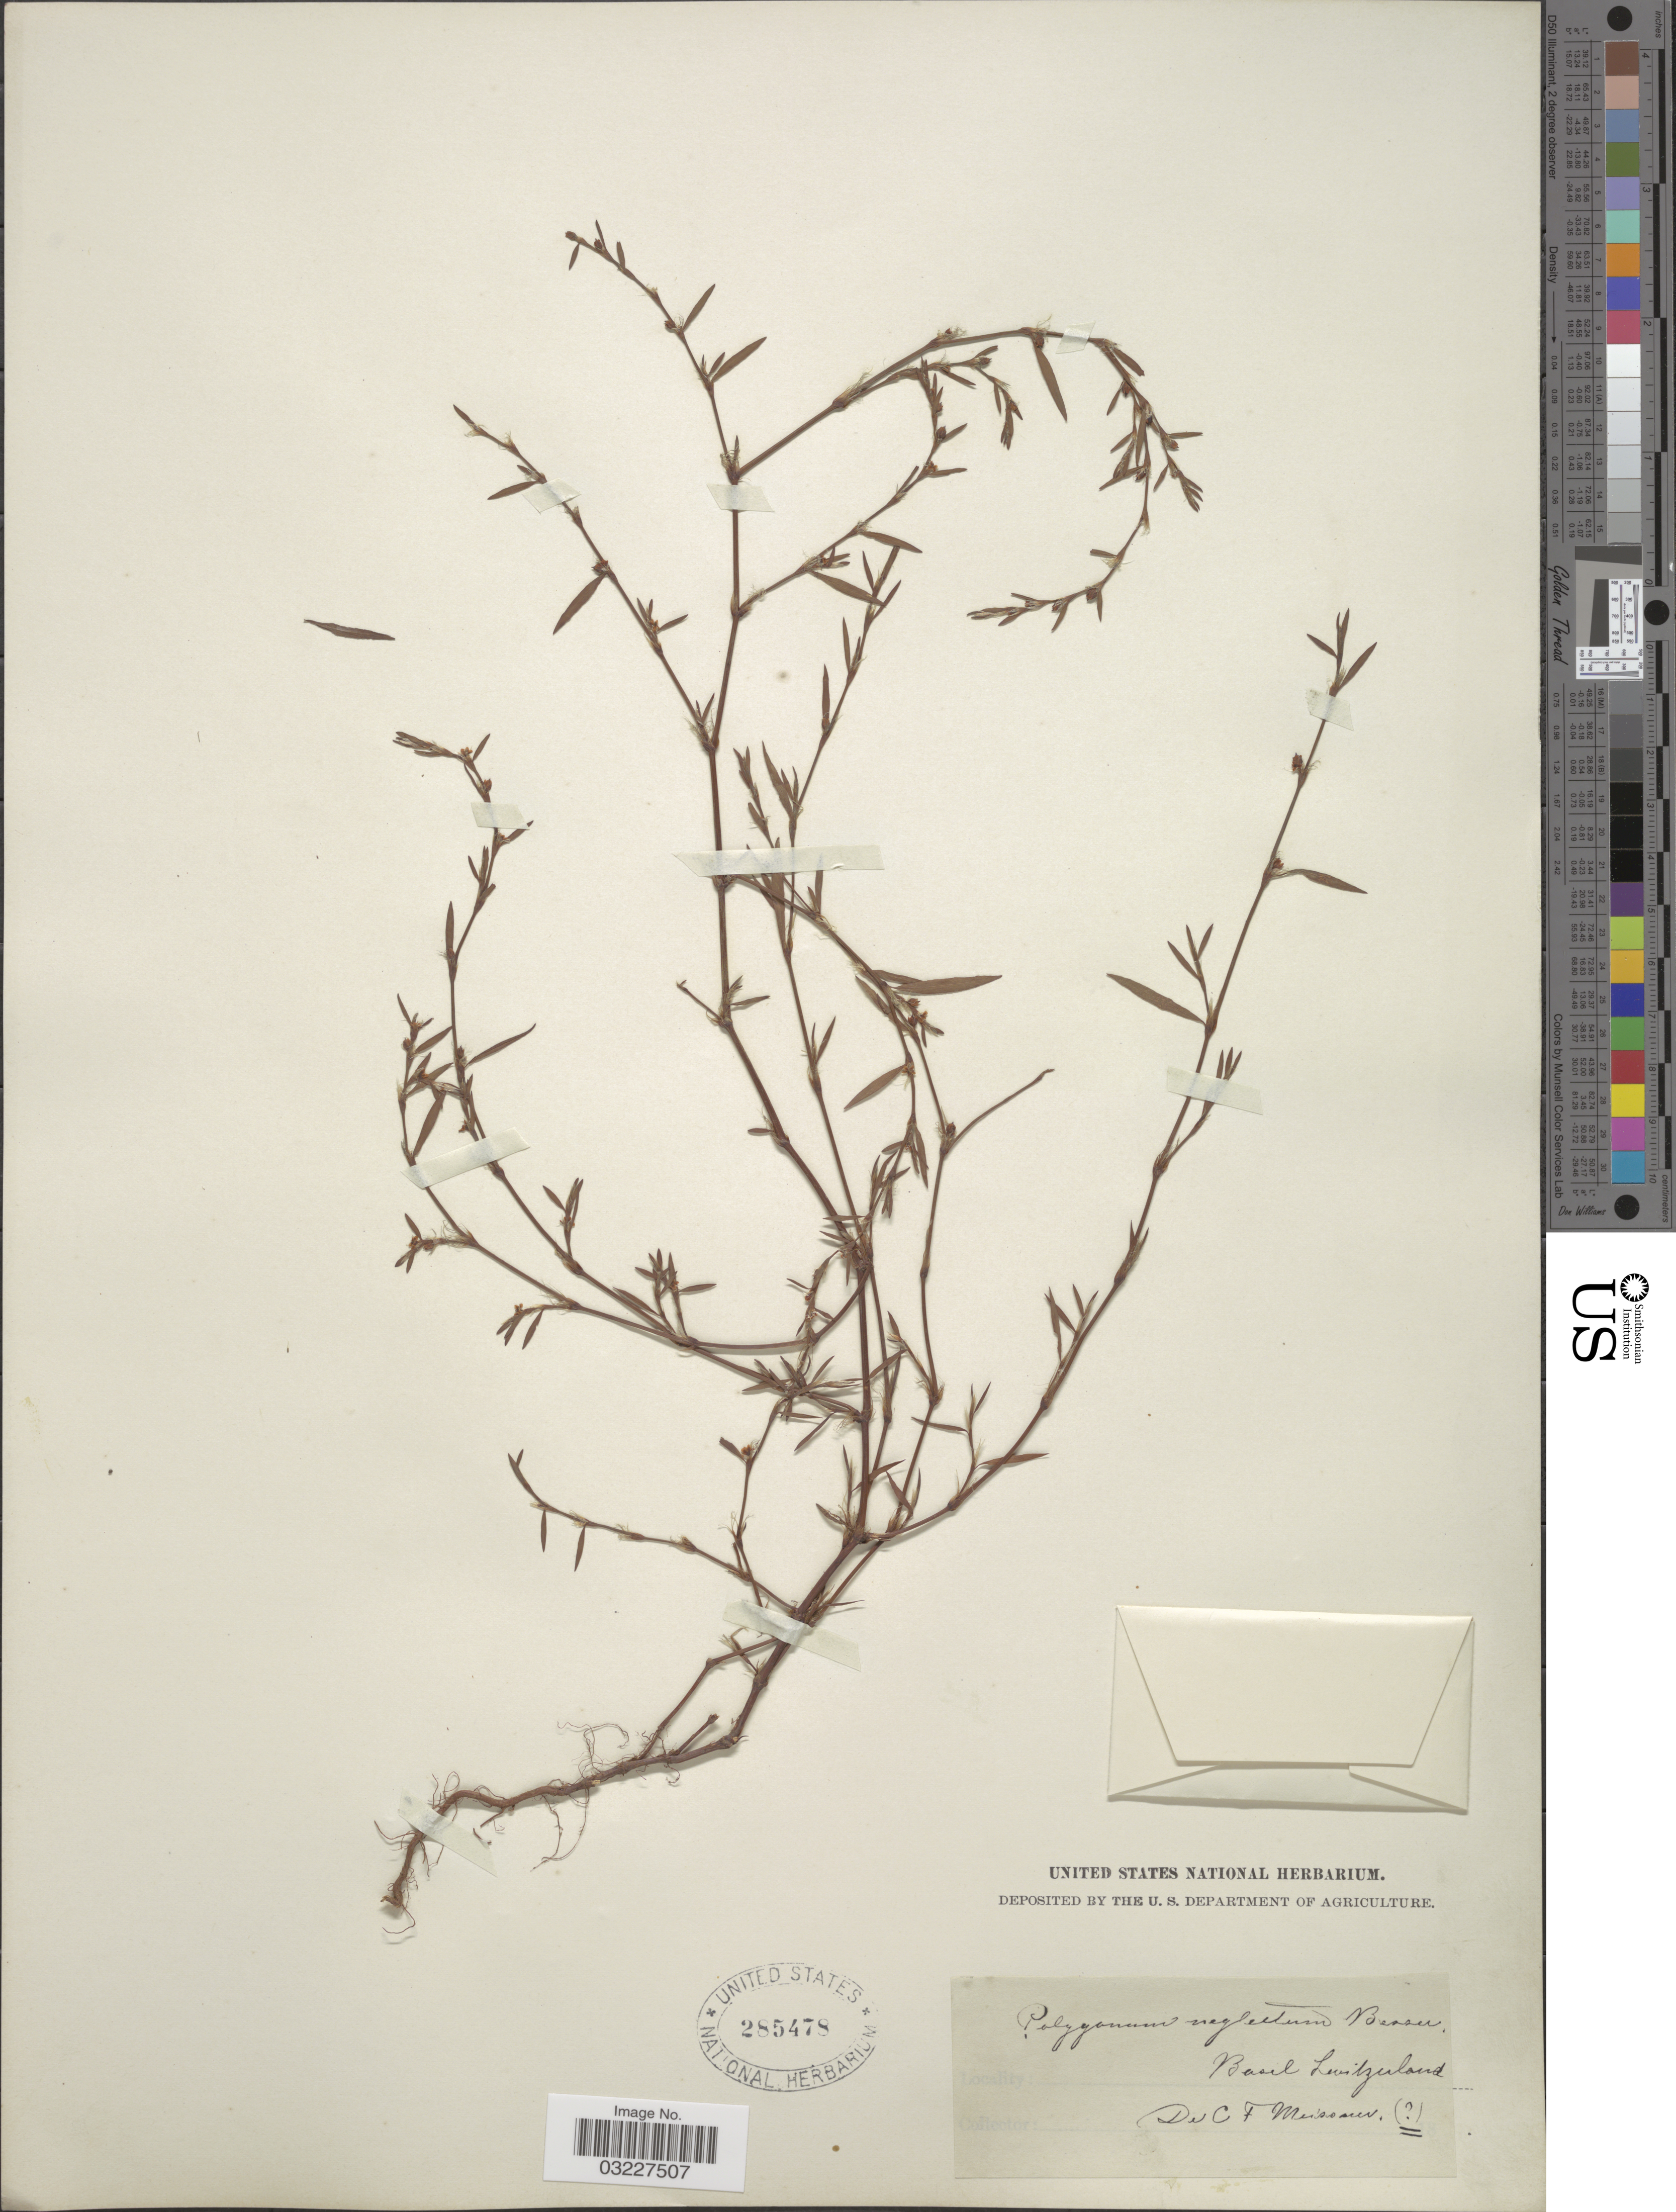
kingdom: Plantae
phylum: Tracheophyta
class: Magnoliopsida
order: Caryophyllales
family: Polygonaceae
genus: Polygonum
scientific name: Polygonum neglectum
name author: Besser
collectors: C. F. W. Meissner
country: Switzerland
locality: Basil.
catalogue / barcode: US 285478